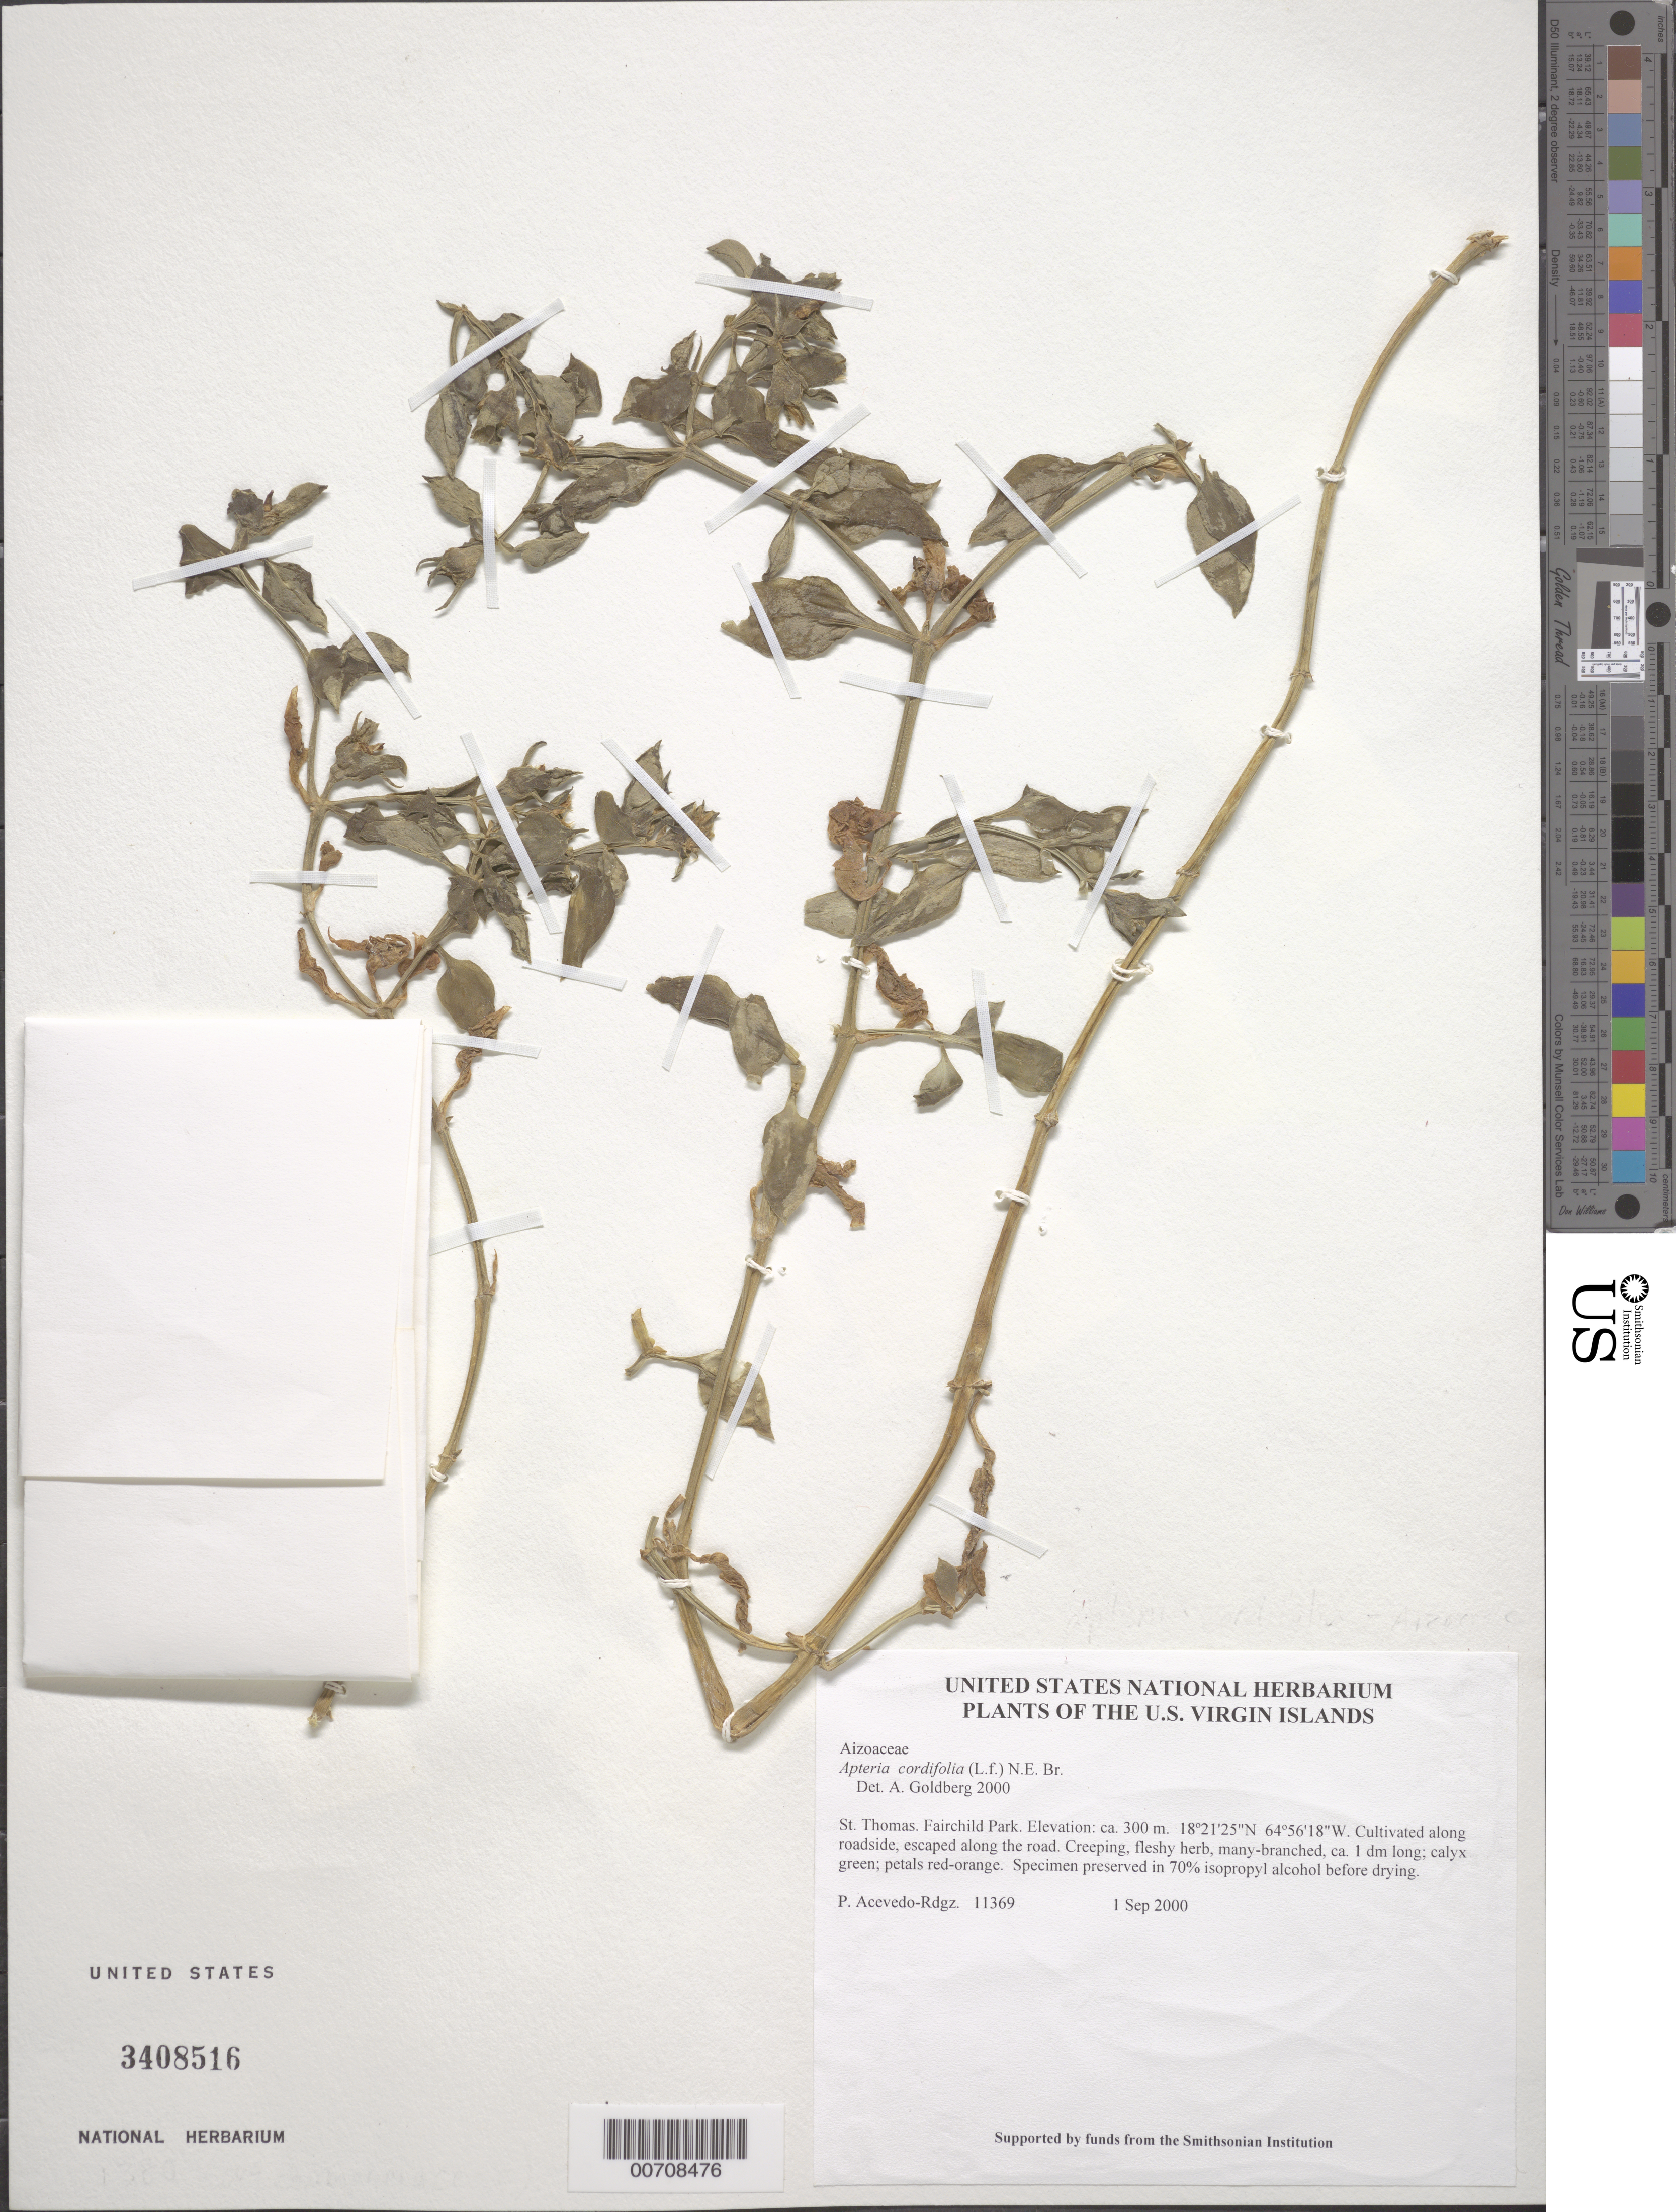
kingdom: Plantae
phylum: Tracheophyta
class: Magnoliopsida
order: Caryophyllales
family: Aizoaceae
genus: Mesembryanthemum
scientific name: Mesembryanthemum cordifolium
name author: L. f.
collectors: P. Acevedo-Rodr.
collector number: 11369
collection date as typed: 01 Sep 2000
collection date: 2000-09-01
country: U.S. Virgin Islands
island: St. Thomas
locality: Fairchild Park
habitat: Cultivated along roadside, escaped along the road.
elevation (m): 300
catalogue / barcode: US 3408516